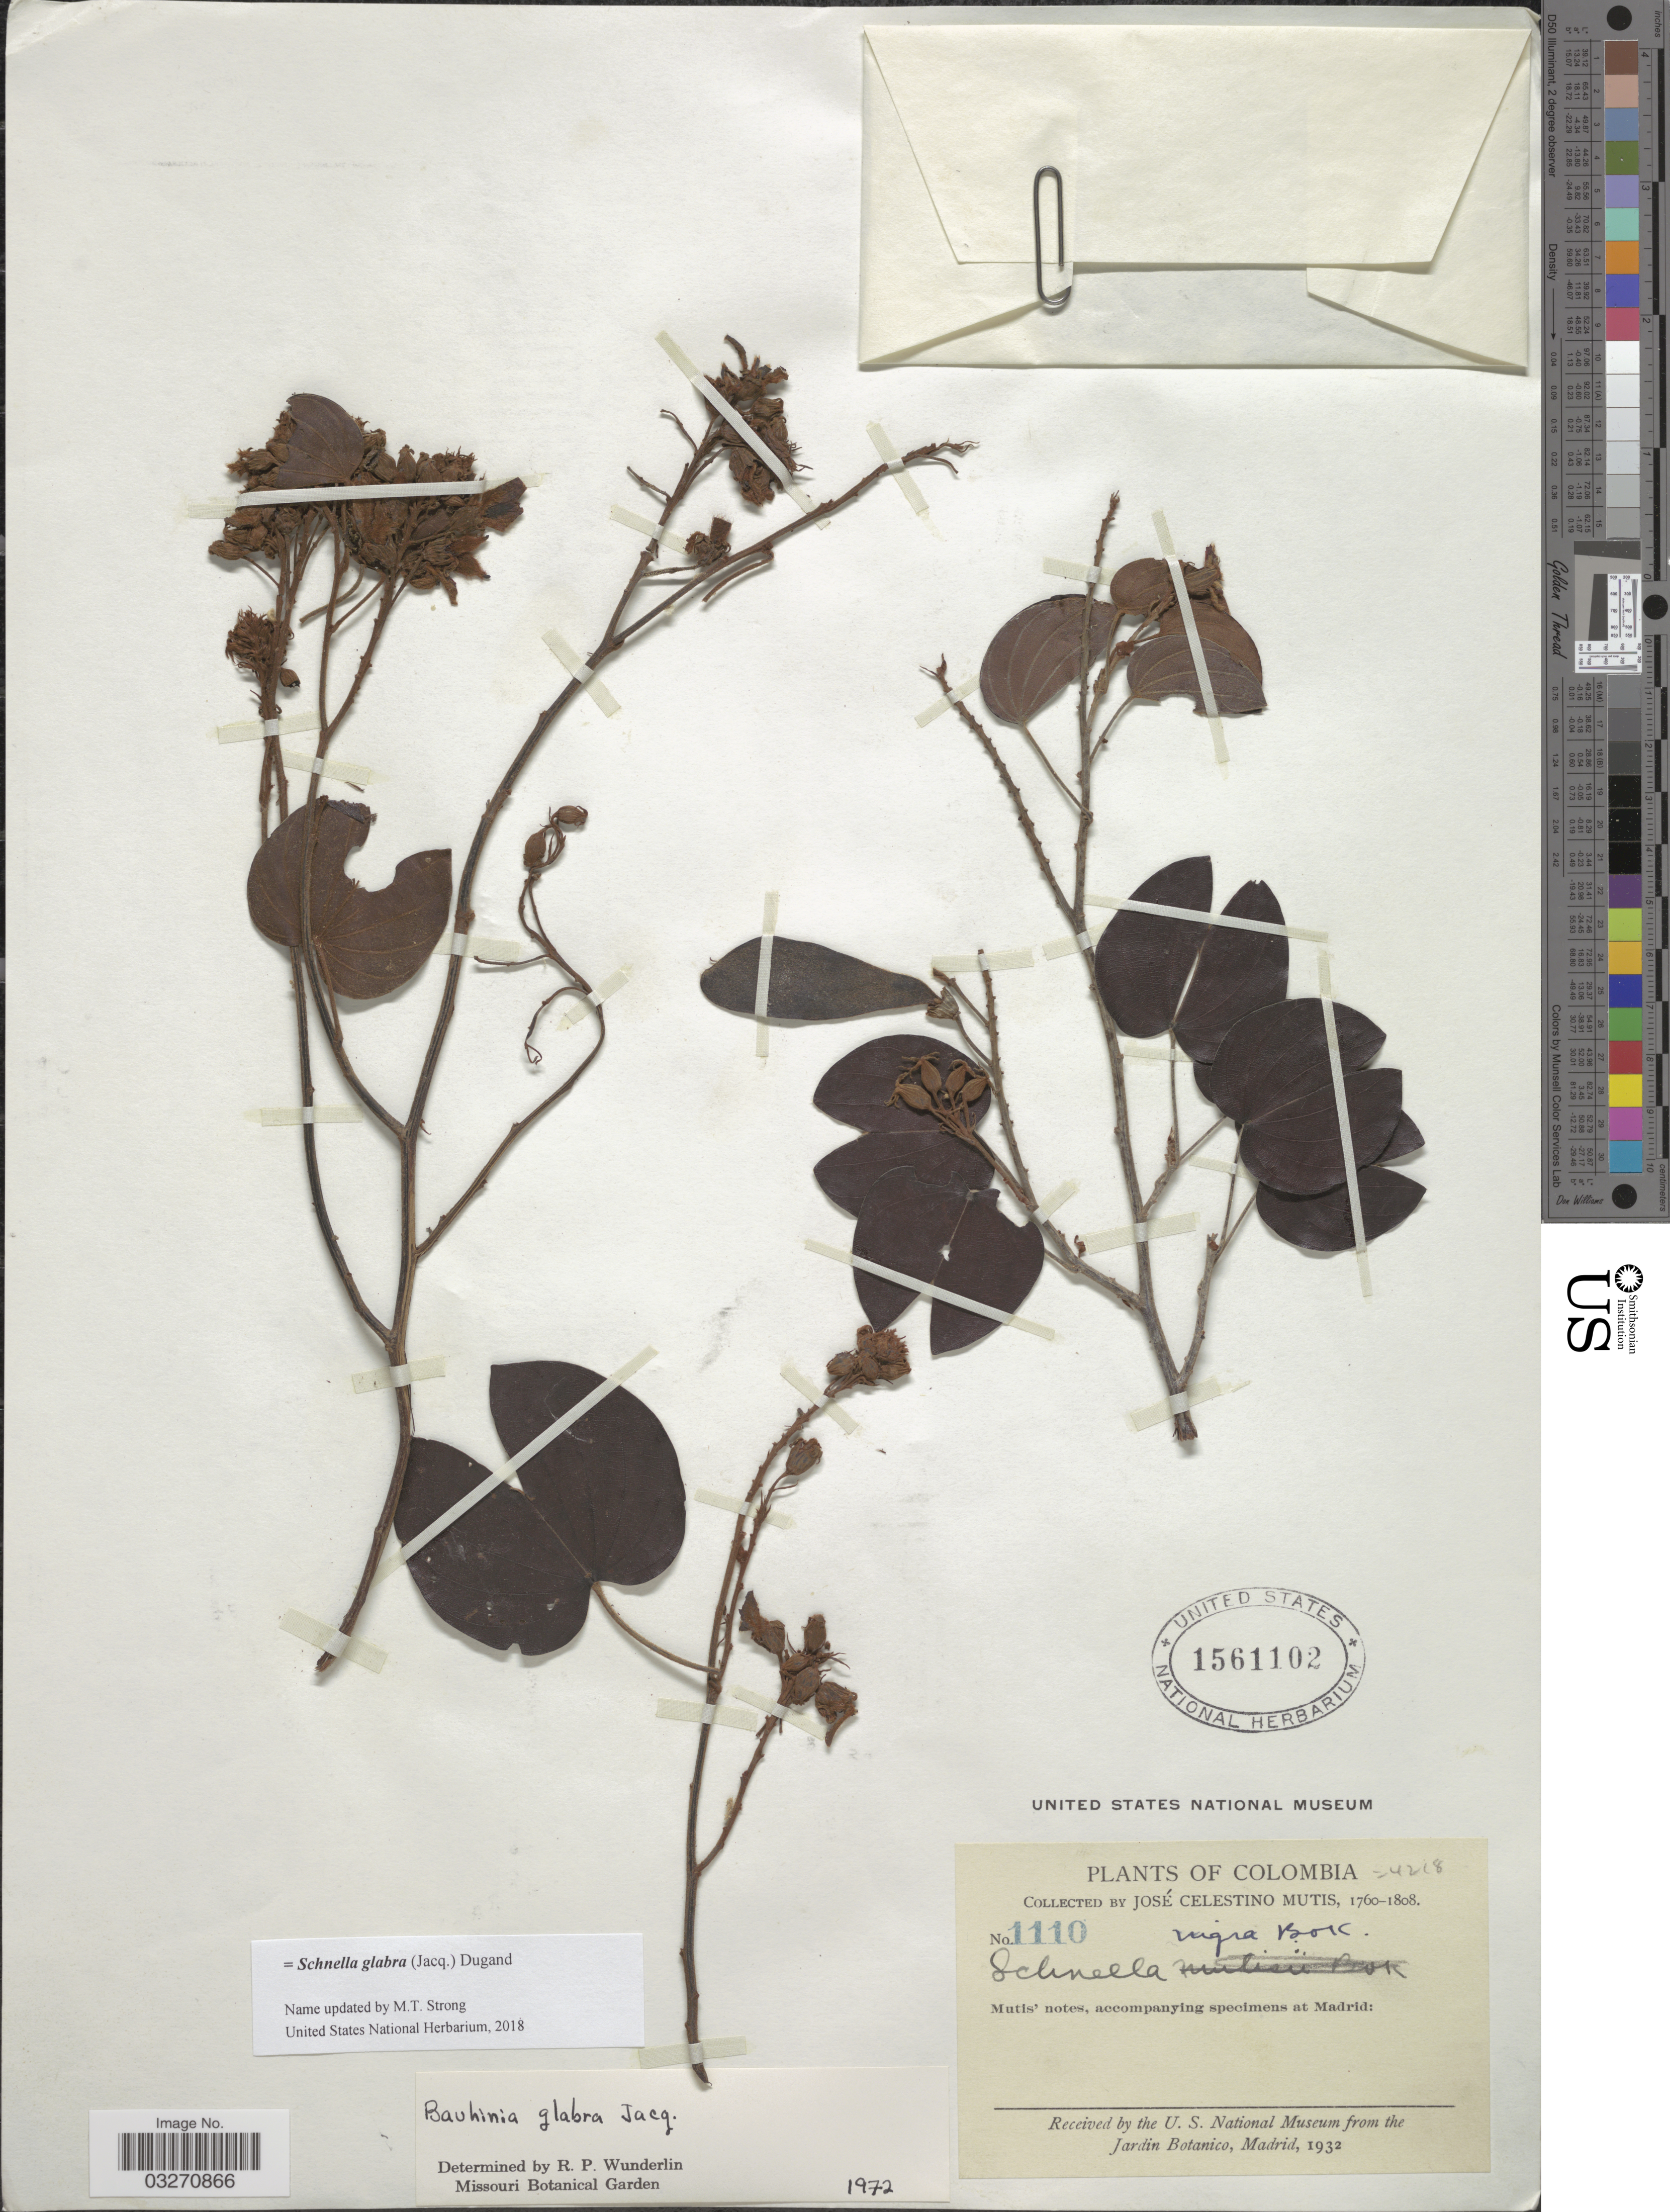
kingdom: Plantae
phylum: Tracheophyta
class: Magnoliopsida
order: Fabales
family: Fabaceae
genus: Schnella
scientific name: Schnella glabra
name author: (Jacq.) Dugand G.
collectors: J. C. B. Mutis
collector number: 1110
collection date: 1760/1808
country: Colombia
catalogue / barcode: US 1561102